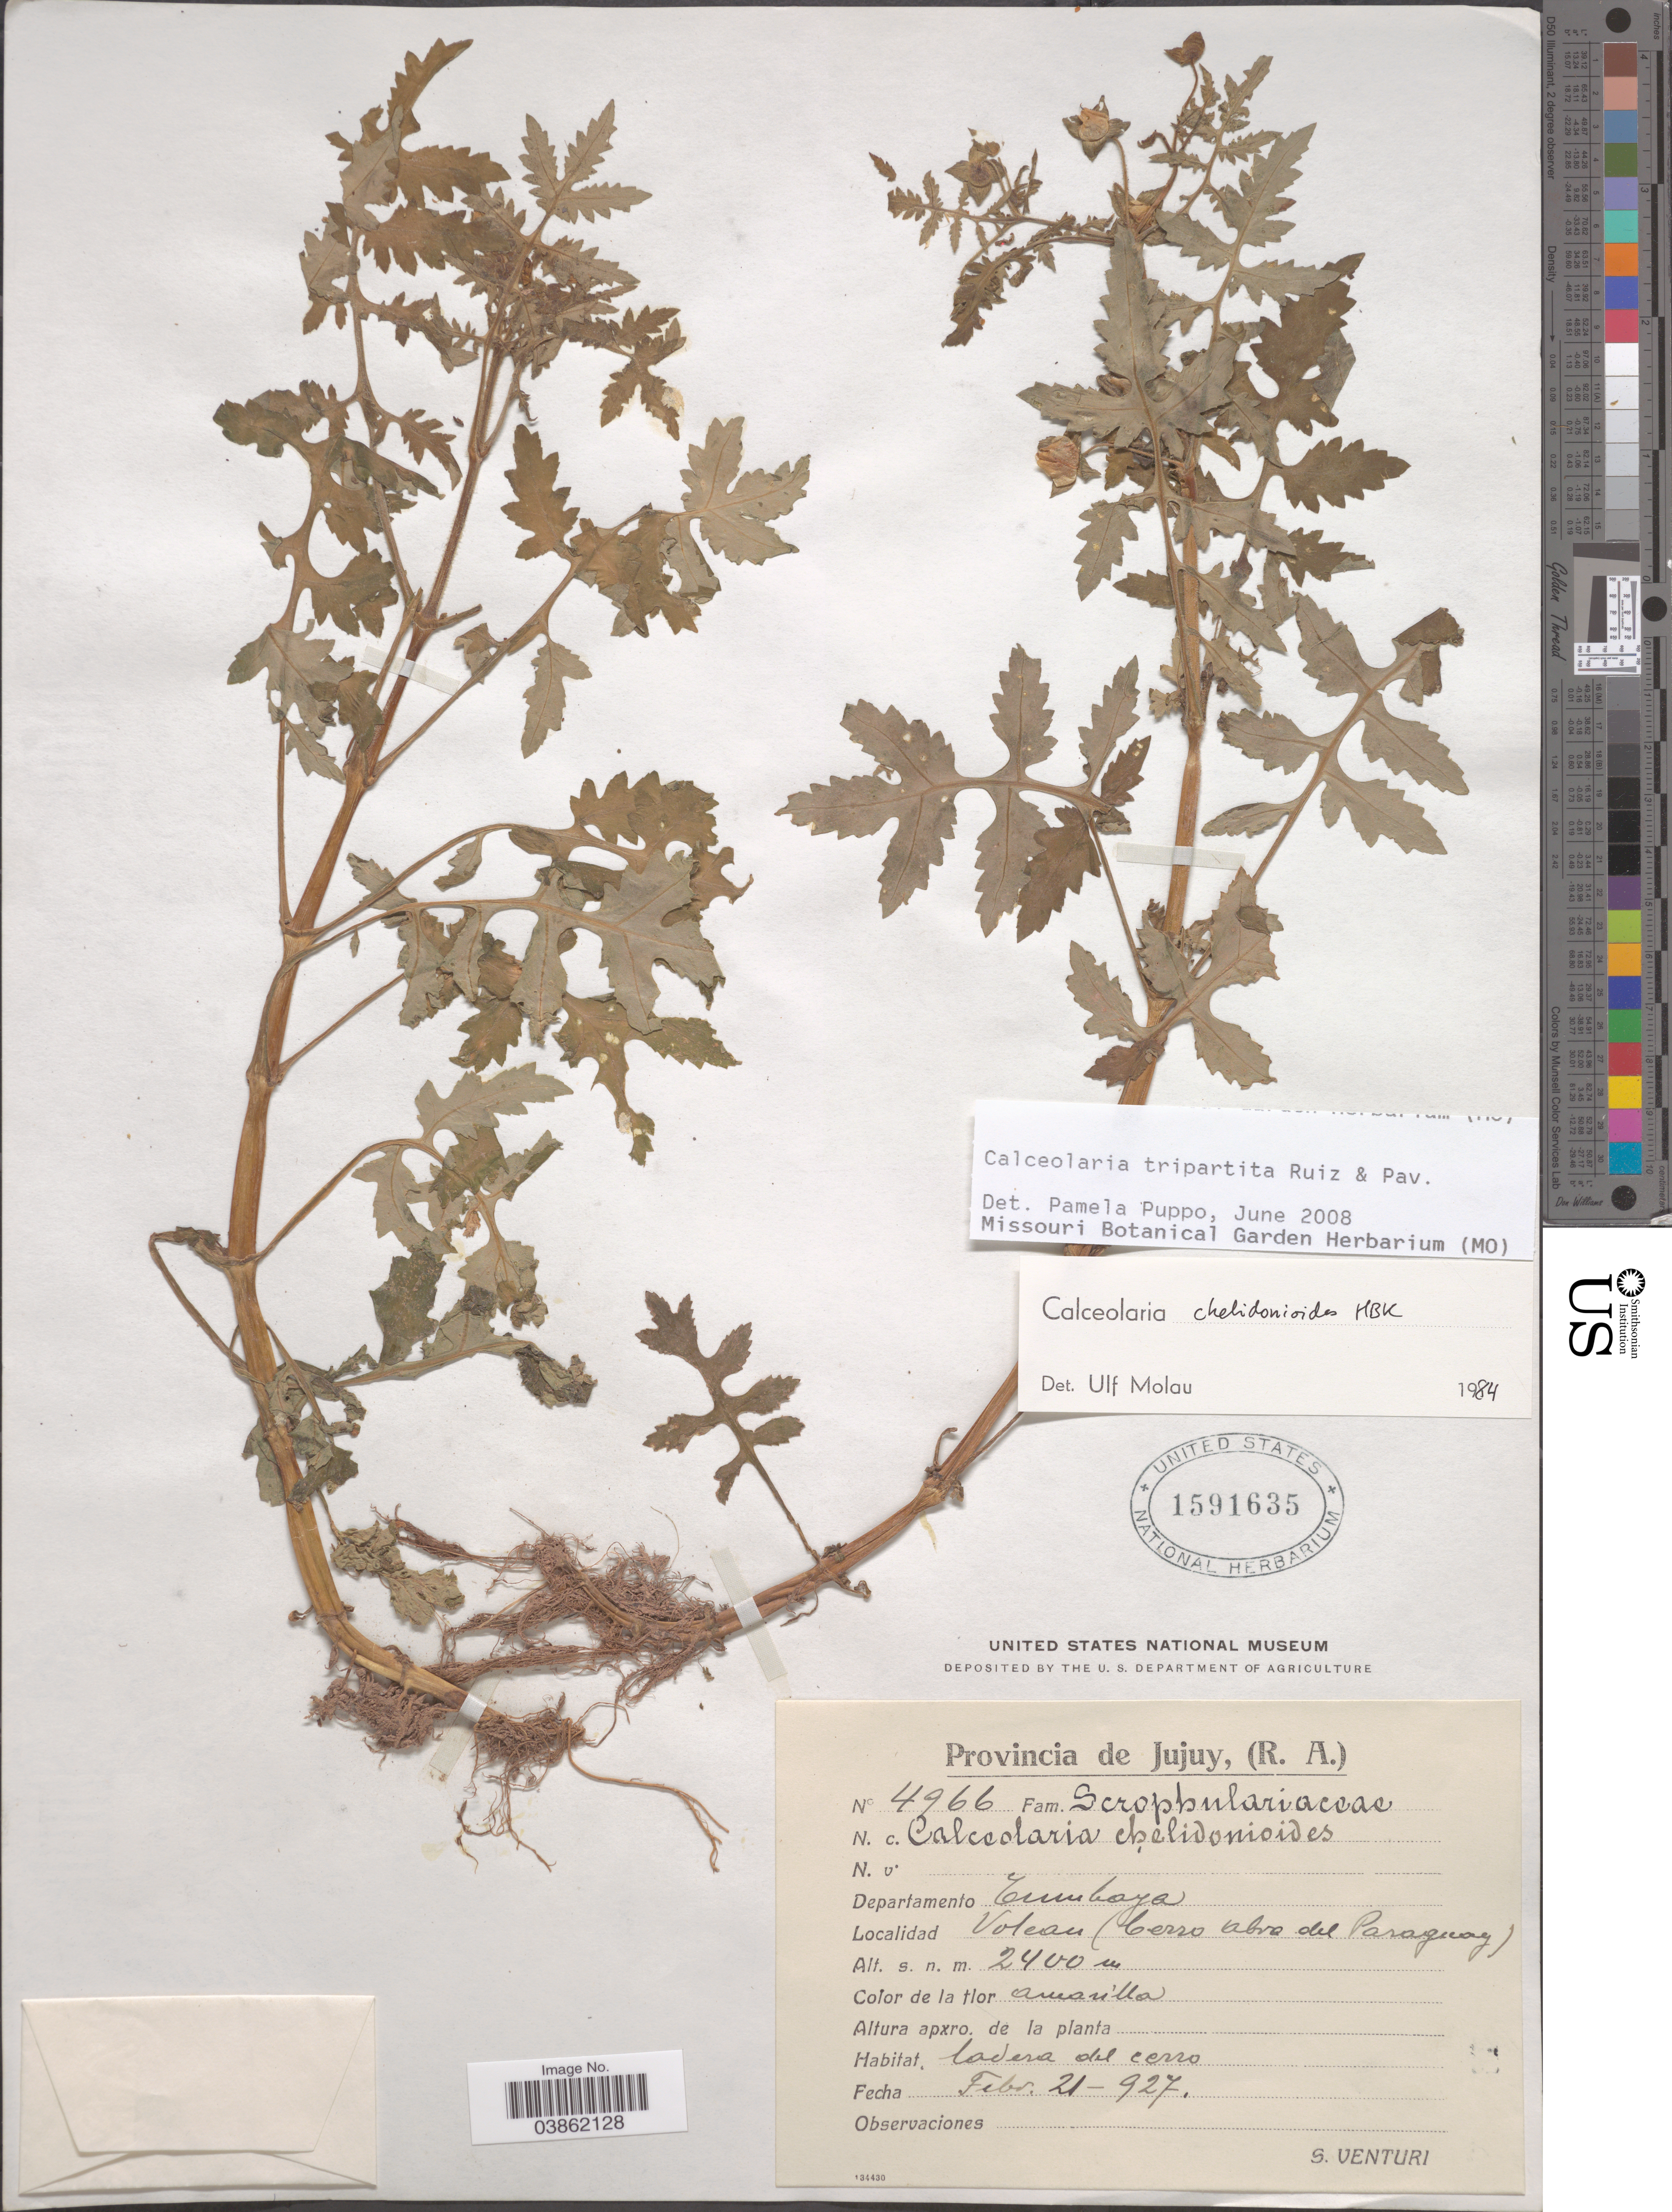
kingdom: Plantae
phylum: Tracheophyta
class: Magnoliopsida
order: Lamiales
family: Calceolariaceae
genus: Calceolaria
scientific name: Calceolaria tripartita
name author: Ruiz & Pav.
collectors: S. Venturi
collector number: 4966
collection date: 1927-02-21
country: Argentina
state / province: Jujuy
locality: Departamento Tumbaya. Volcan (Cerro abra del Paraguay).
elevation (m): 2400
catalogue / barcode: US 1591635